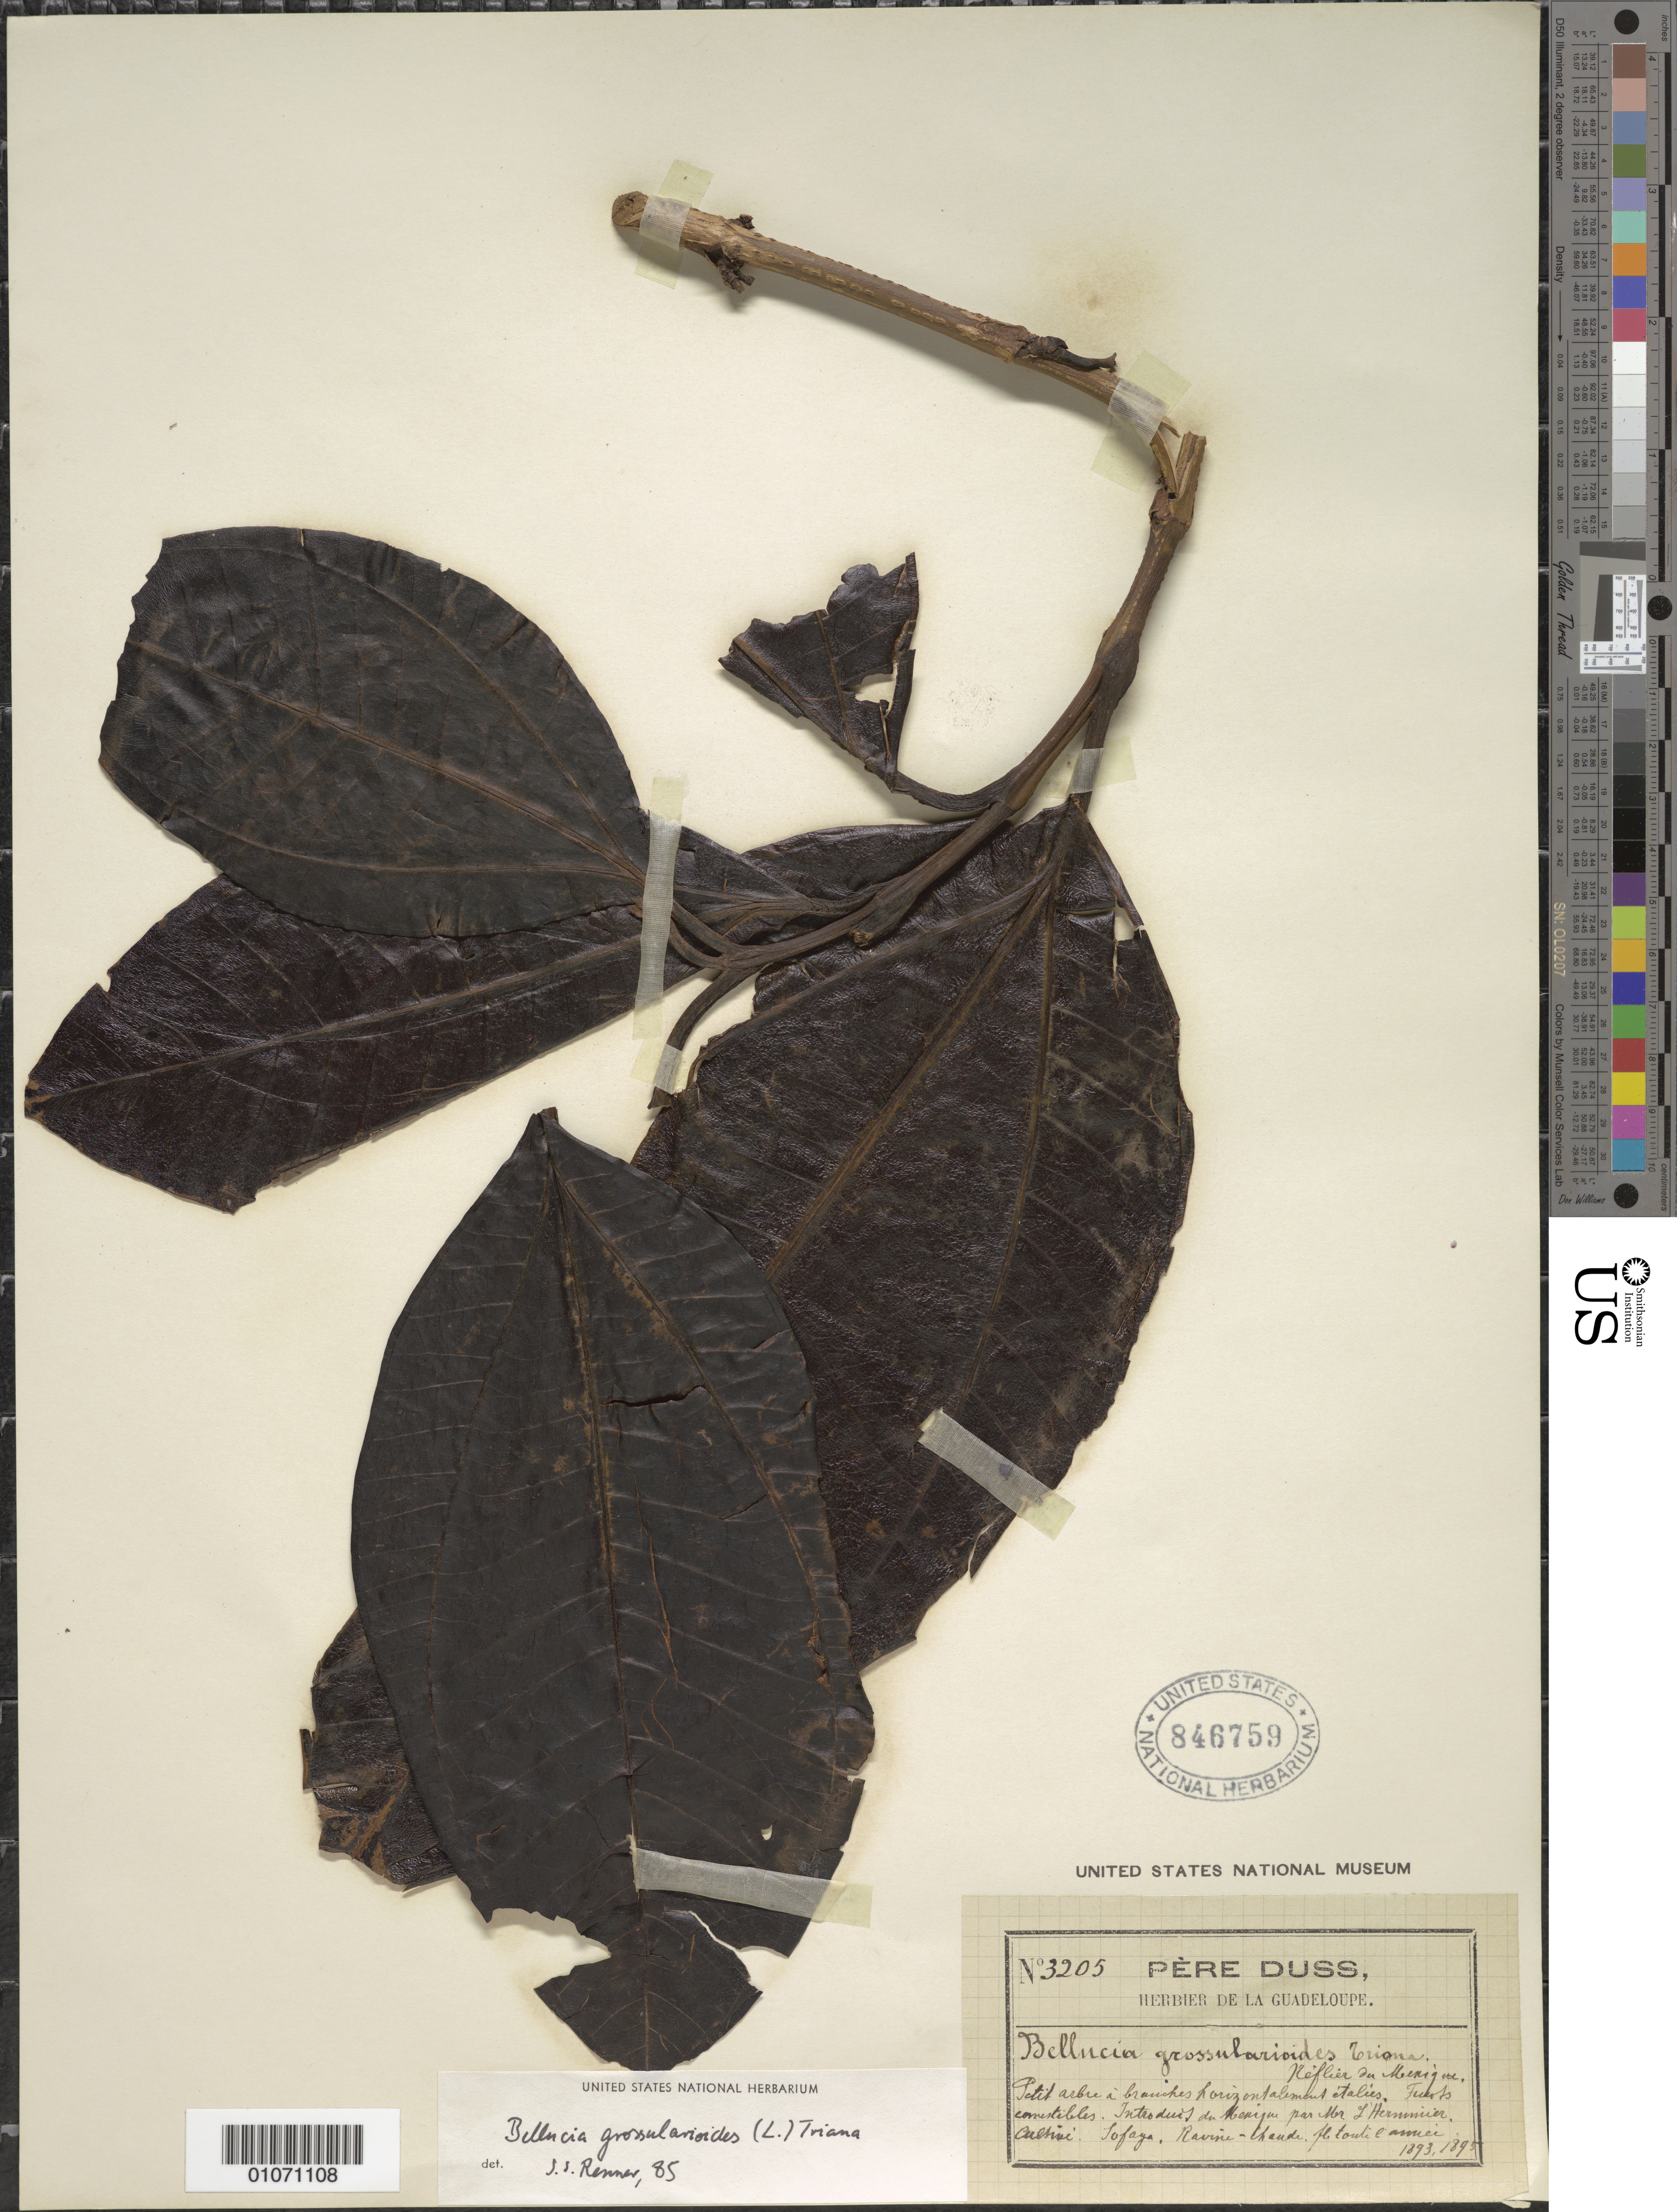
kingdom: Plantae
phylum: Tracheophyta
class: Magnoliopsida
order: Myrtales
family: Melastomataceae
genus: Bellucia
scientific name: Bellucia grossularioides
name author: (L.) Triana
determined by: Renner, S. S.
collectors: Père Duss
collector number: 3205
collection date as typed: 1893 and -- --- 1895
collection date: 1893,1895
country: Guadeloupe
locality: Tofaya, Ravine-Chaud [?]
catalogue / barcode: US 846759